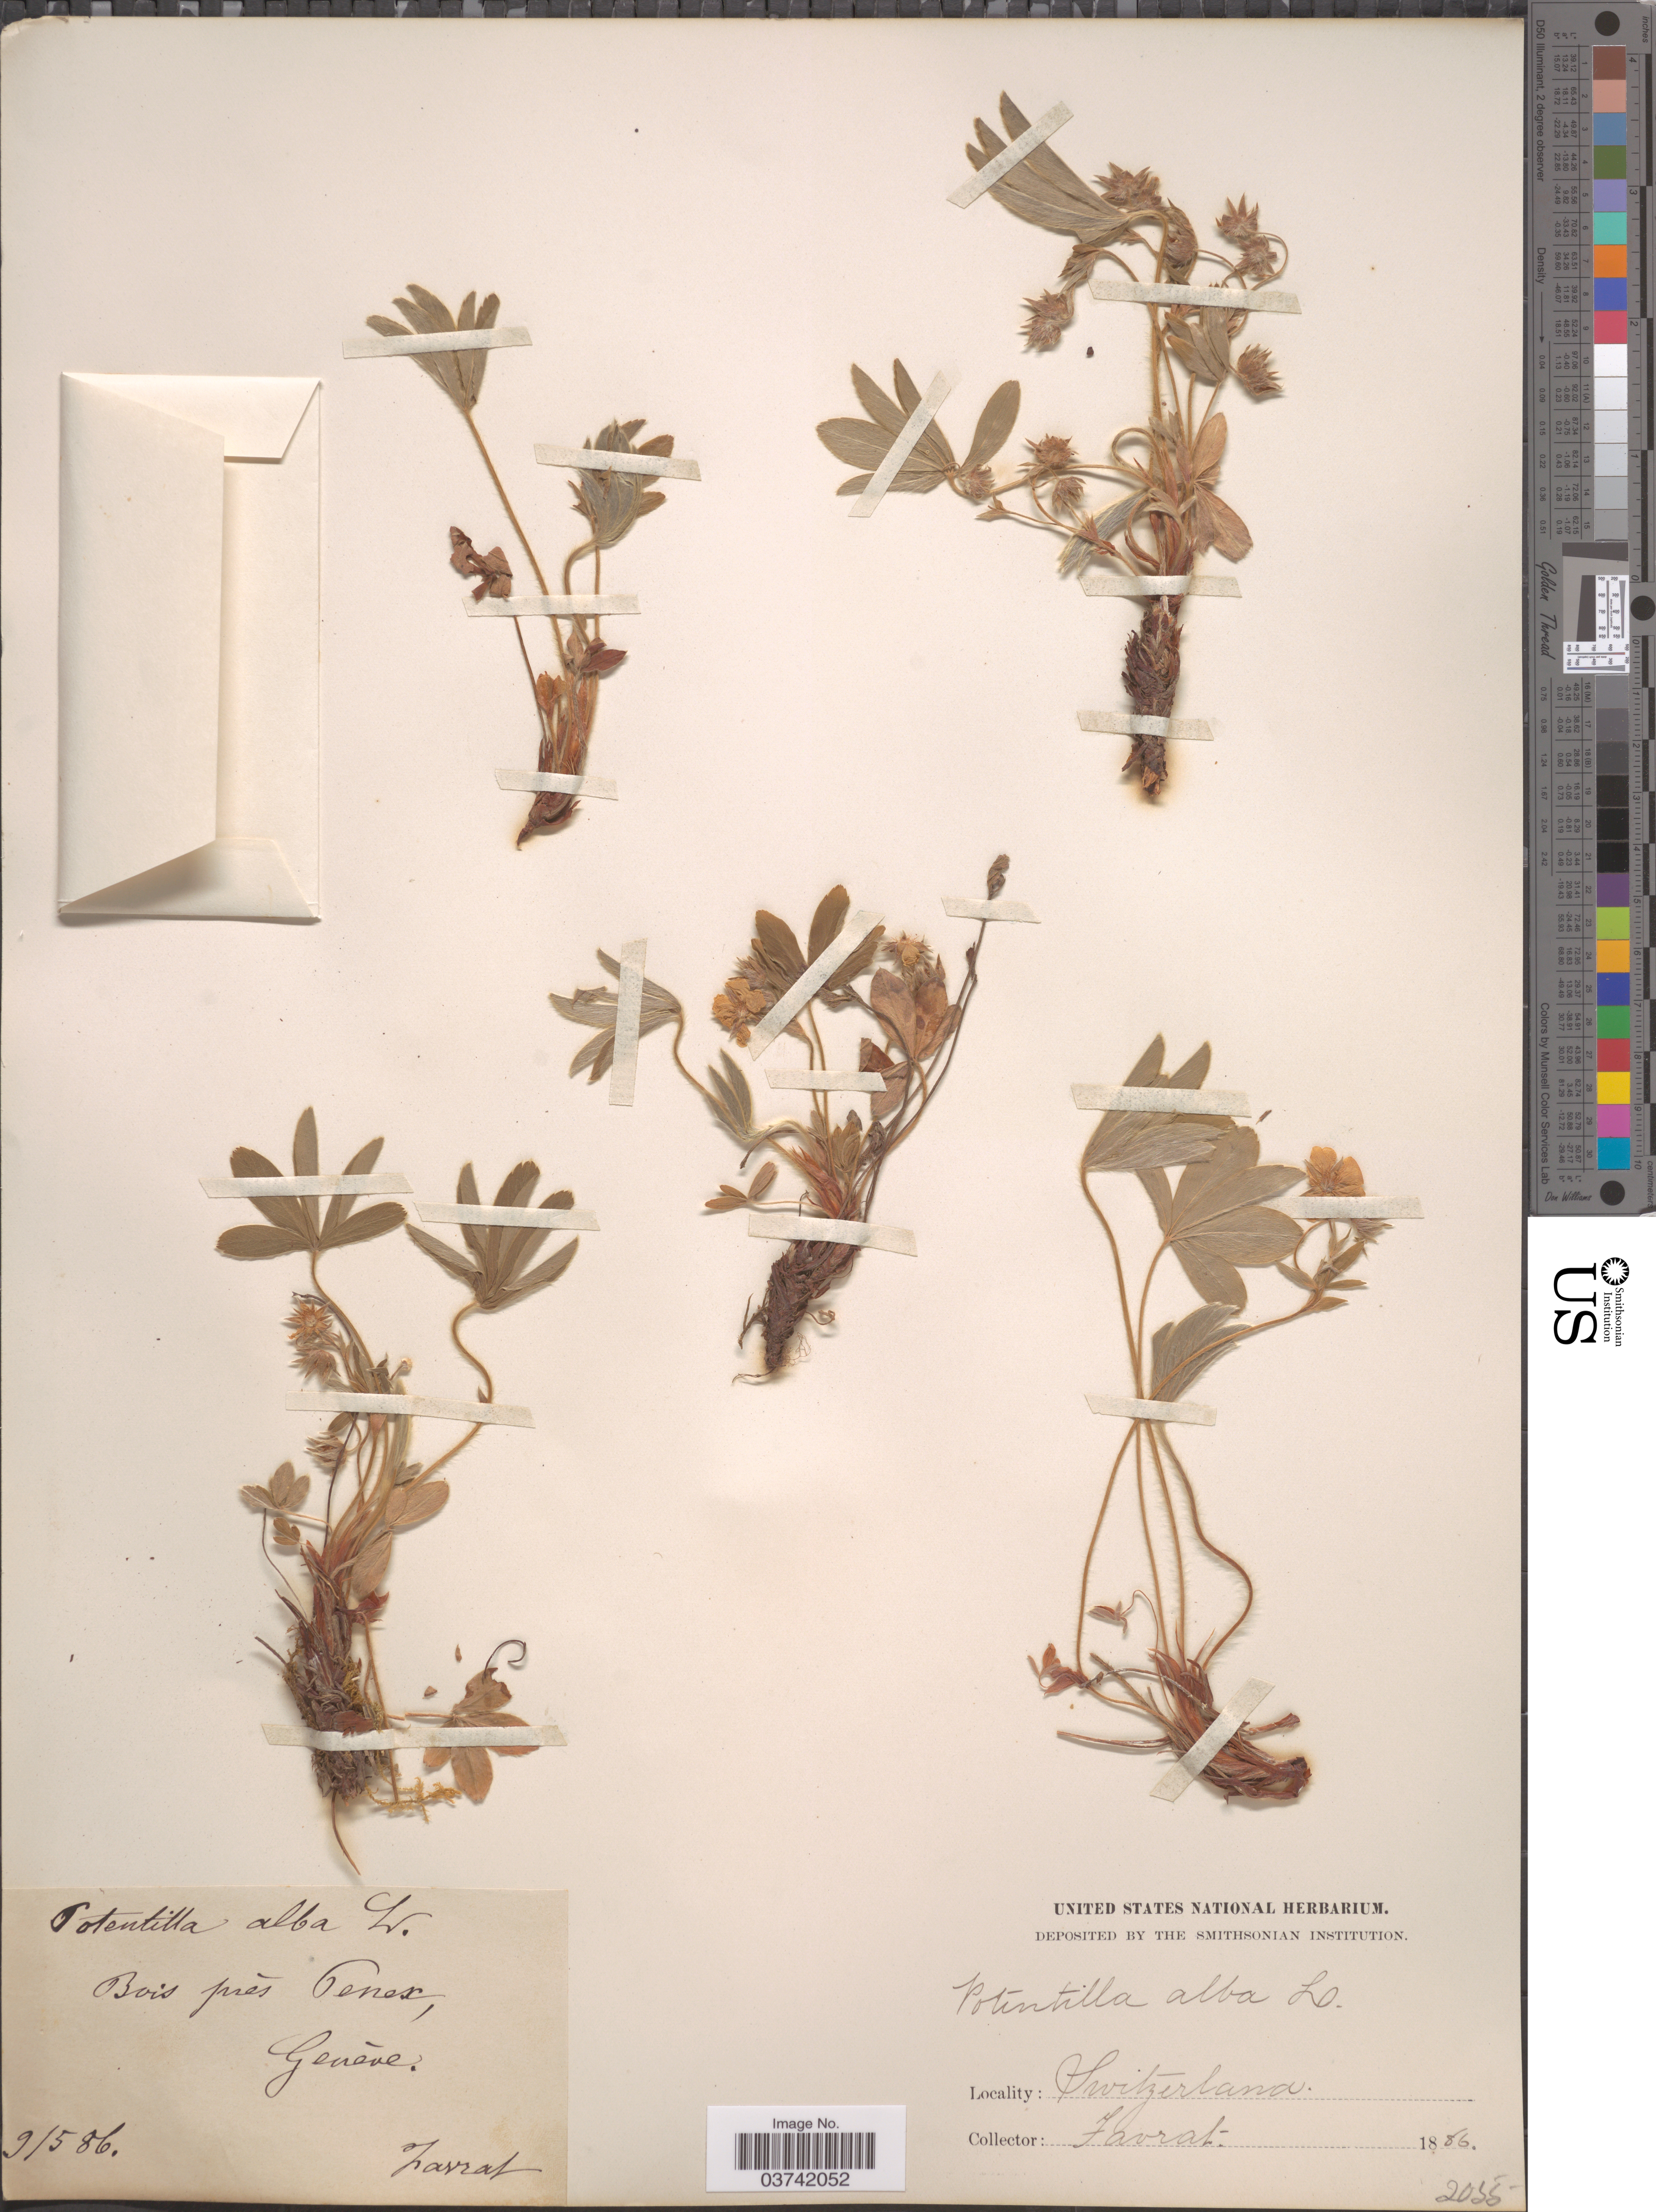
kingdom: Plantae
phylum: Tracheophyta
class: Magnoliopsida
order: Rosales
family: Rosaceae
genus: Potentilla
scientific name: Potentilla alba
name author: L.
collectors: L. Favrat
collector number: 2056?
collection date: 1886-05-09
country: Switzerland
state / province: Genève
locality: Bois prés Tenex, Genéve.